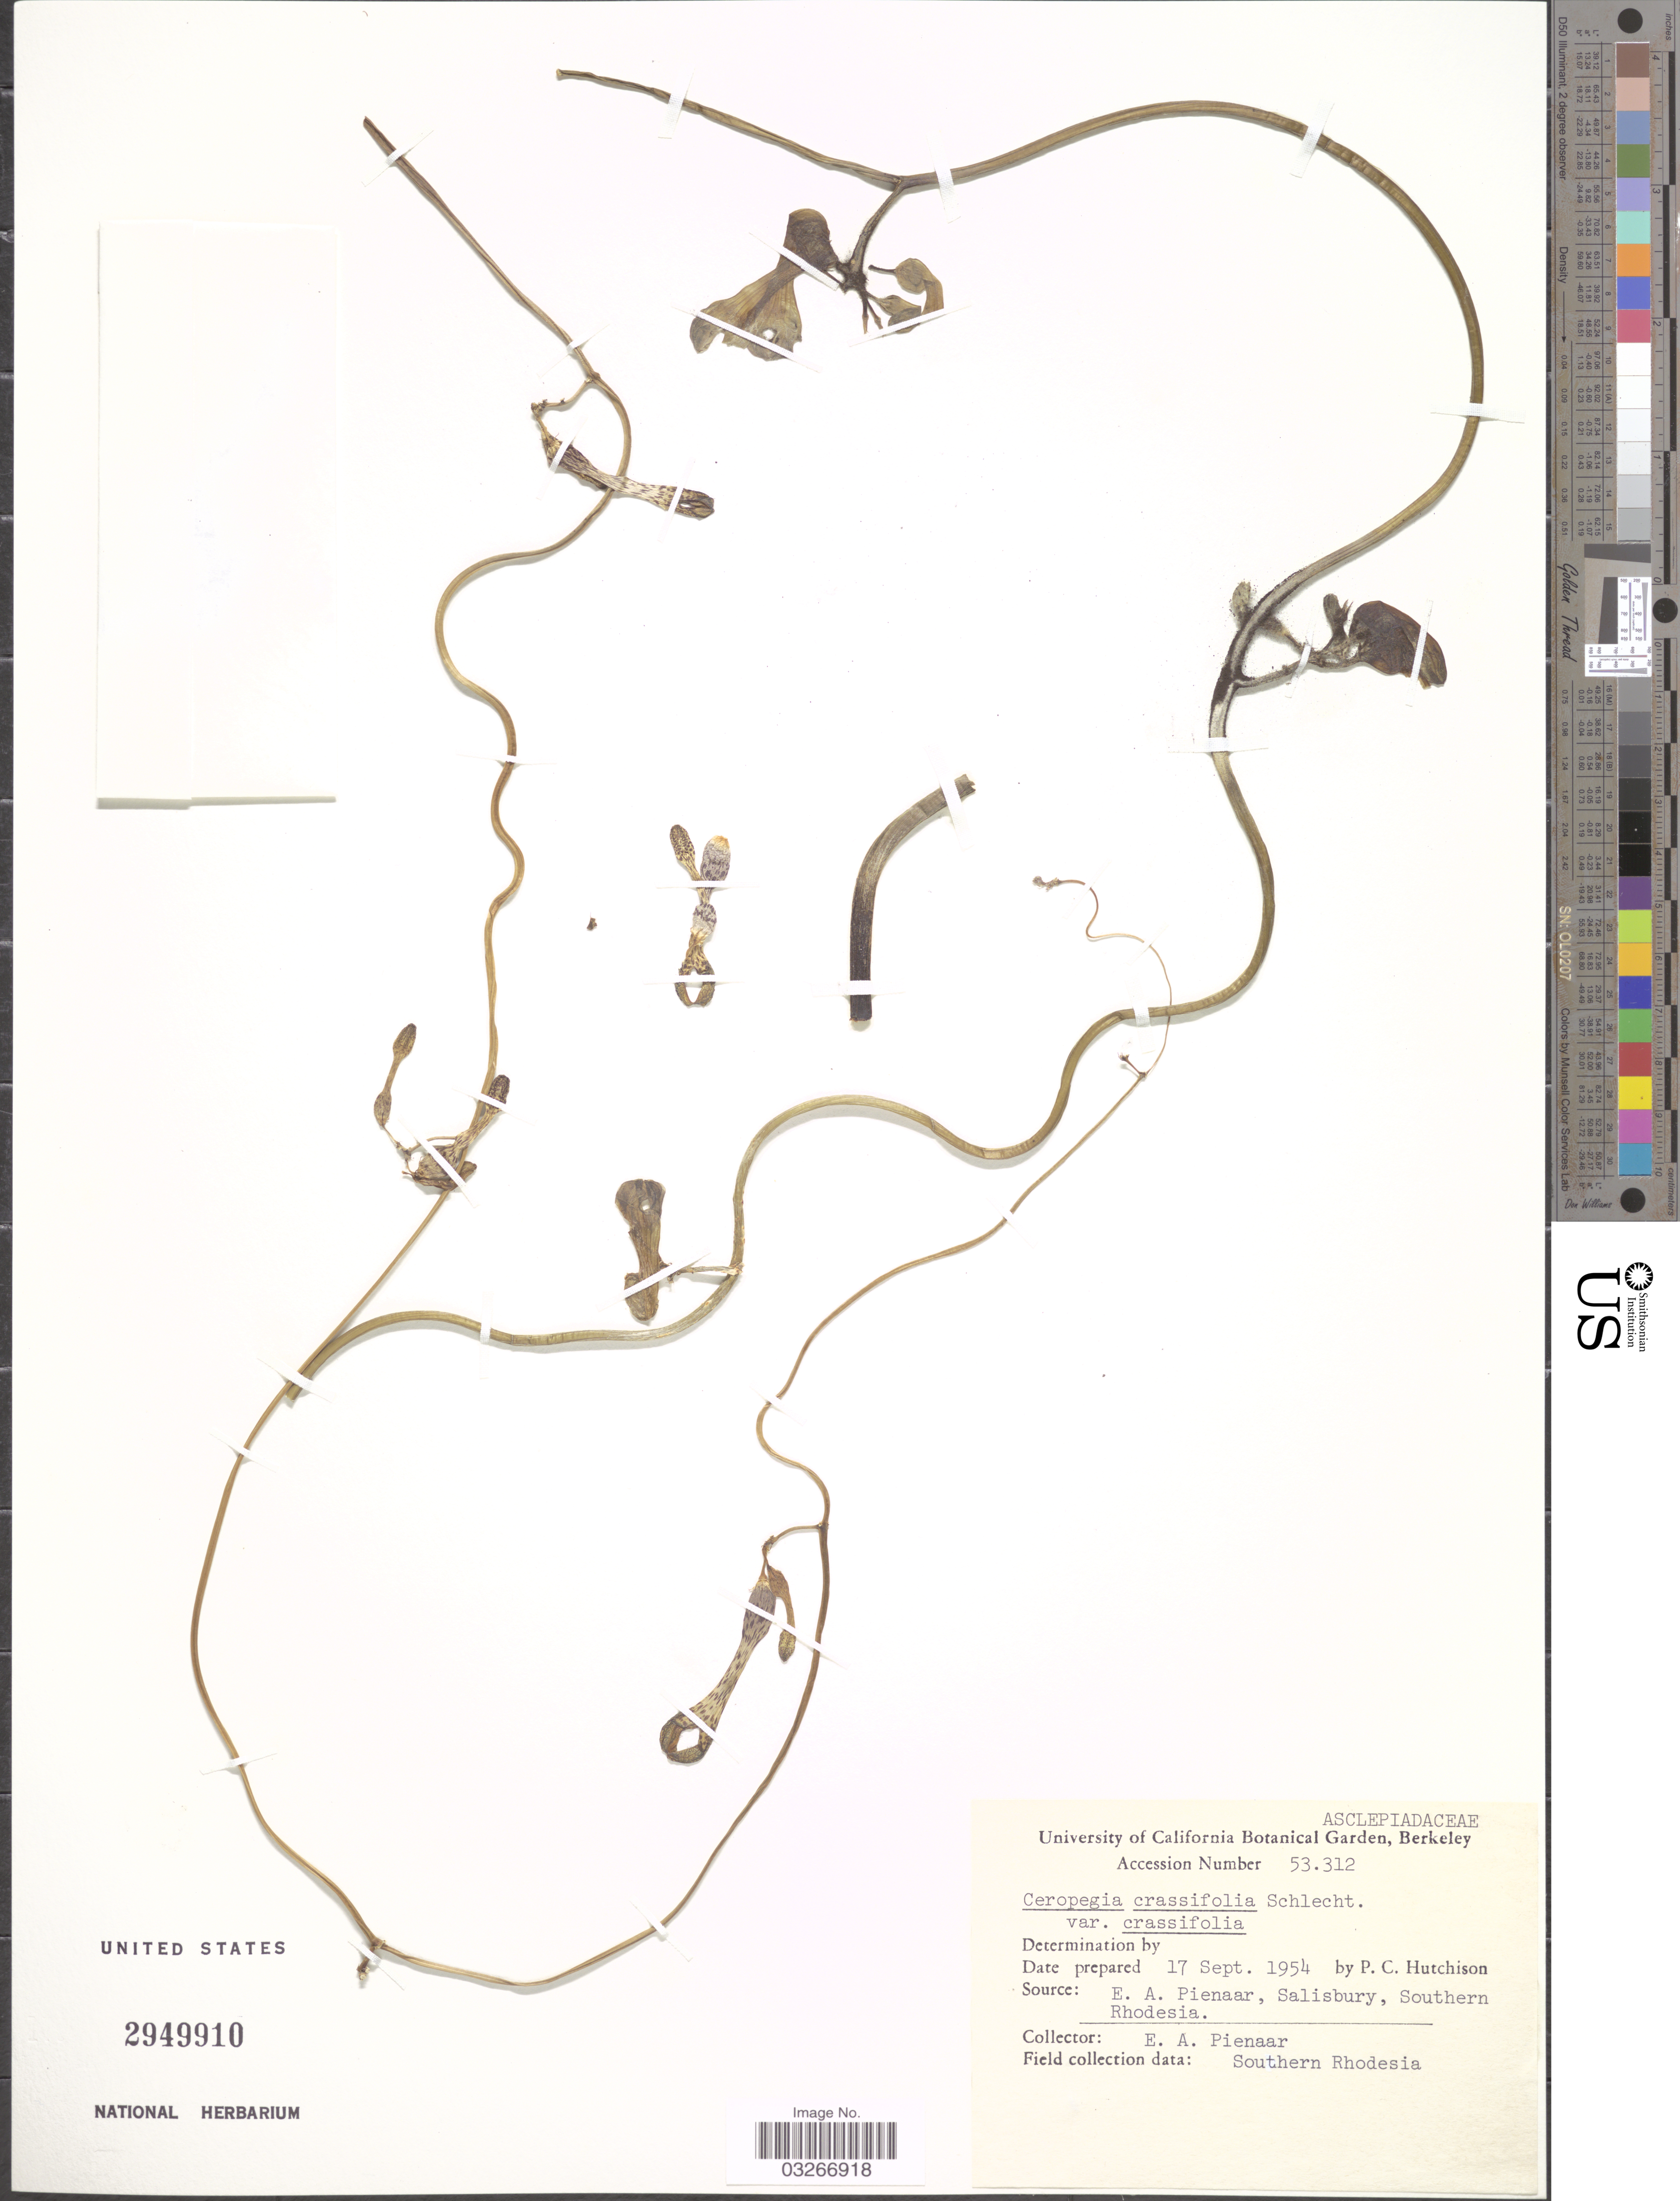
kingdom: Plantae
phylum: Tracheophyta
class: Magnoliopsida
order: Gentianales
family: Apocynaceae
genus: Ceropegia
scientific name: Ceropegia crassifolia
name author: Schltr.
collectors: P. C. Hutchison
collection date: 1954-09-17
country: United States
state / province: California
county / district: Alameda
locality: University of California Botanical Garden, Berkeley.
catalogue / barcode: US 2949910